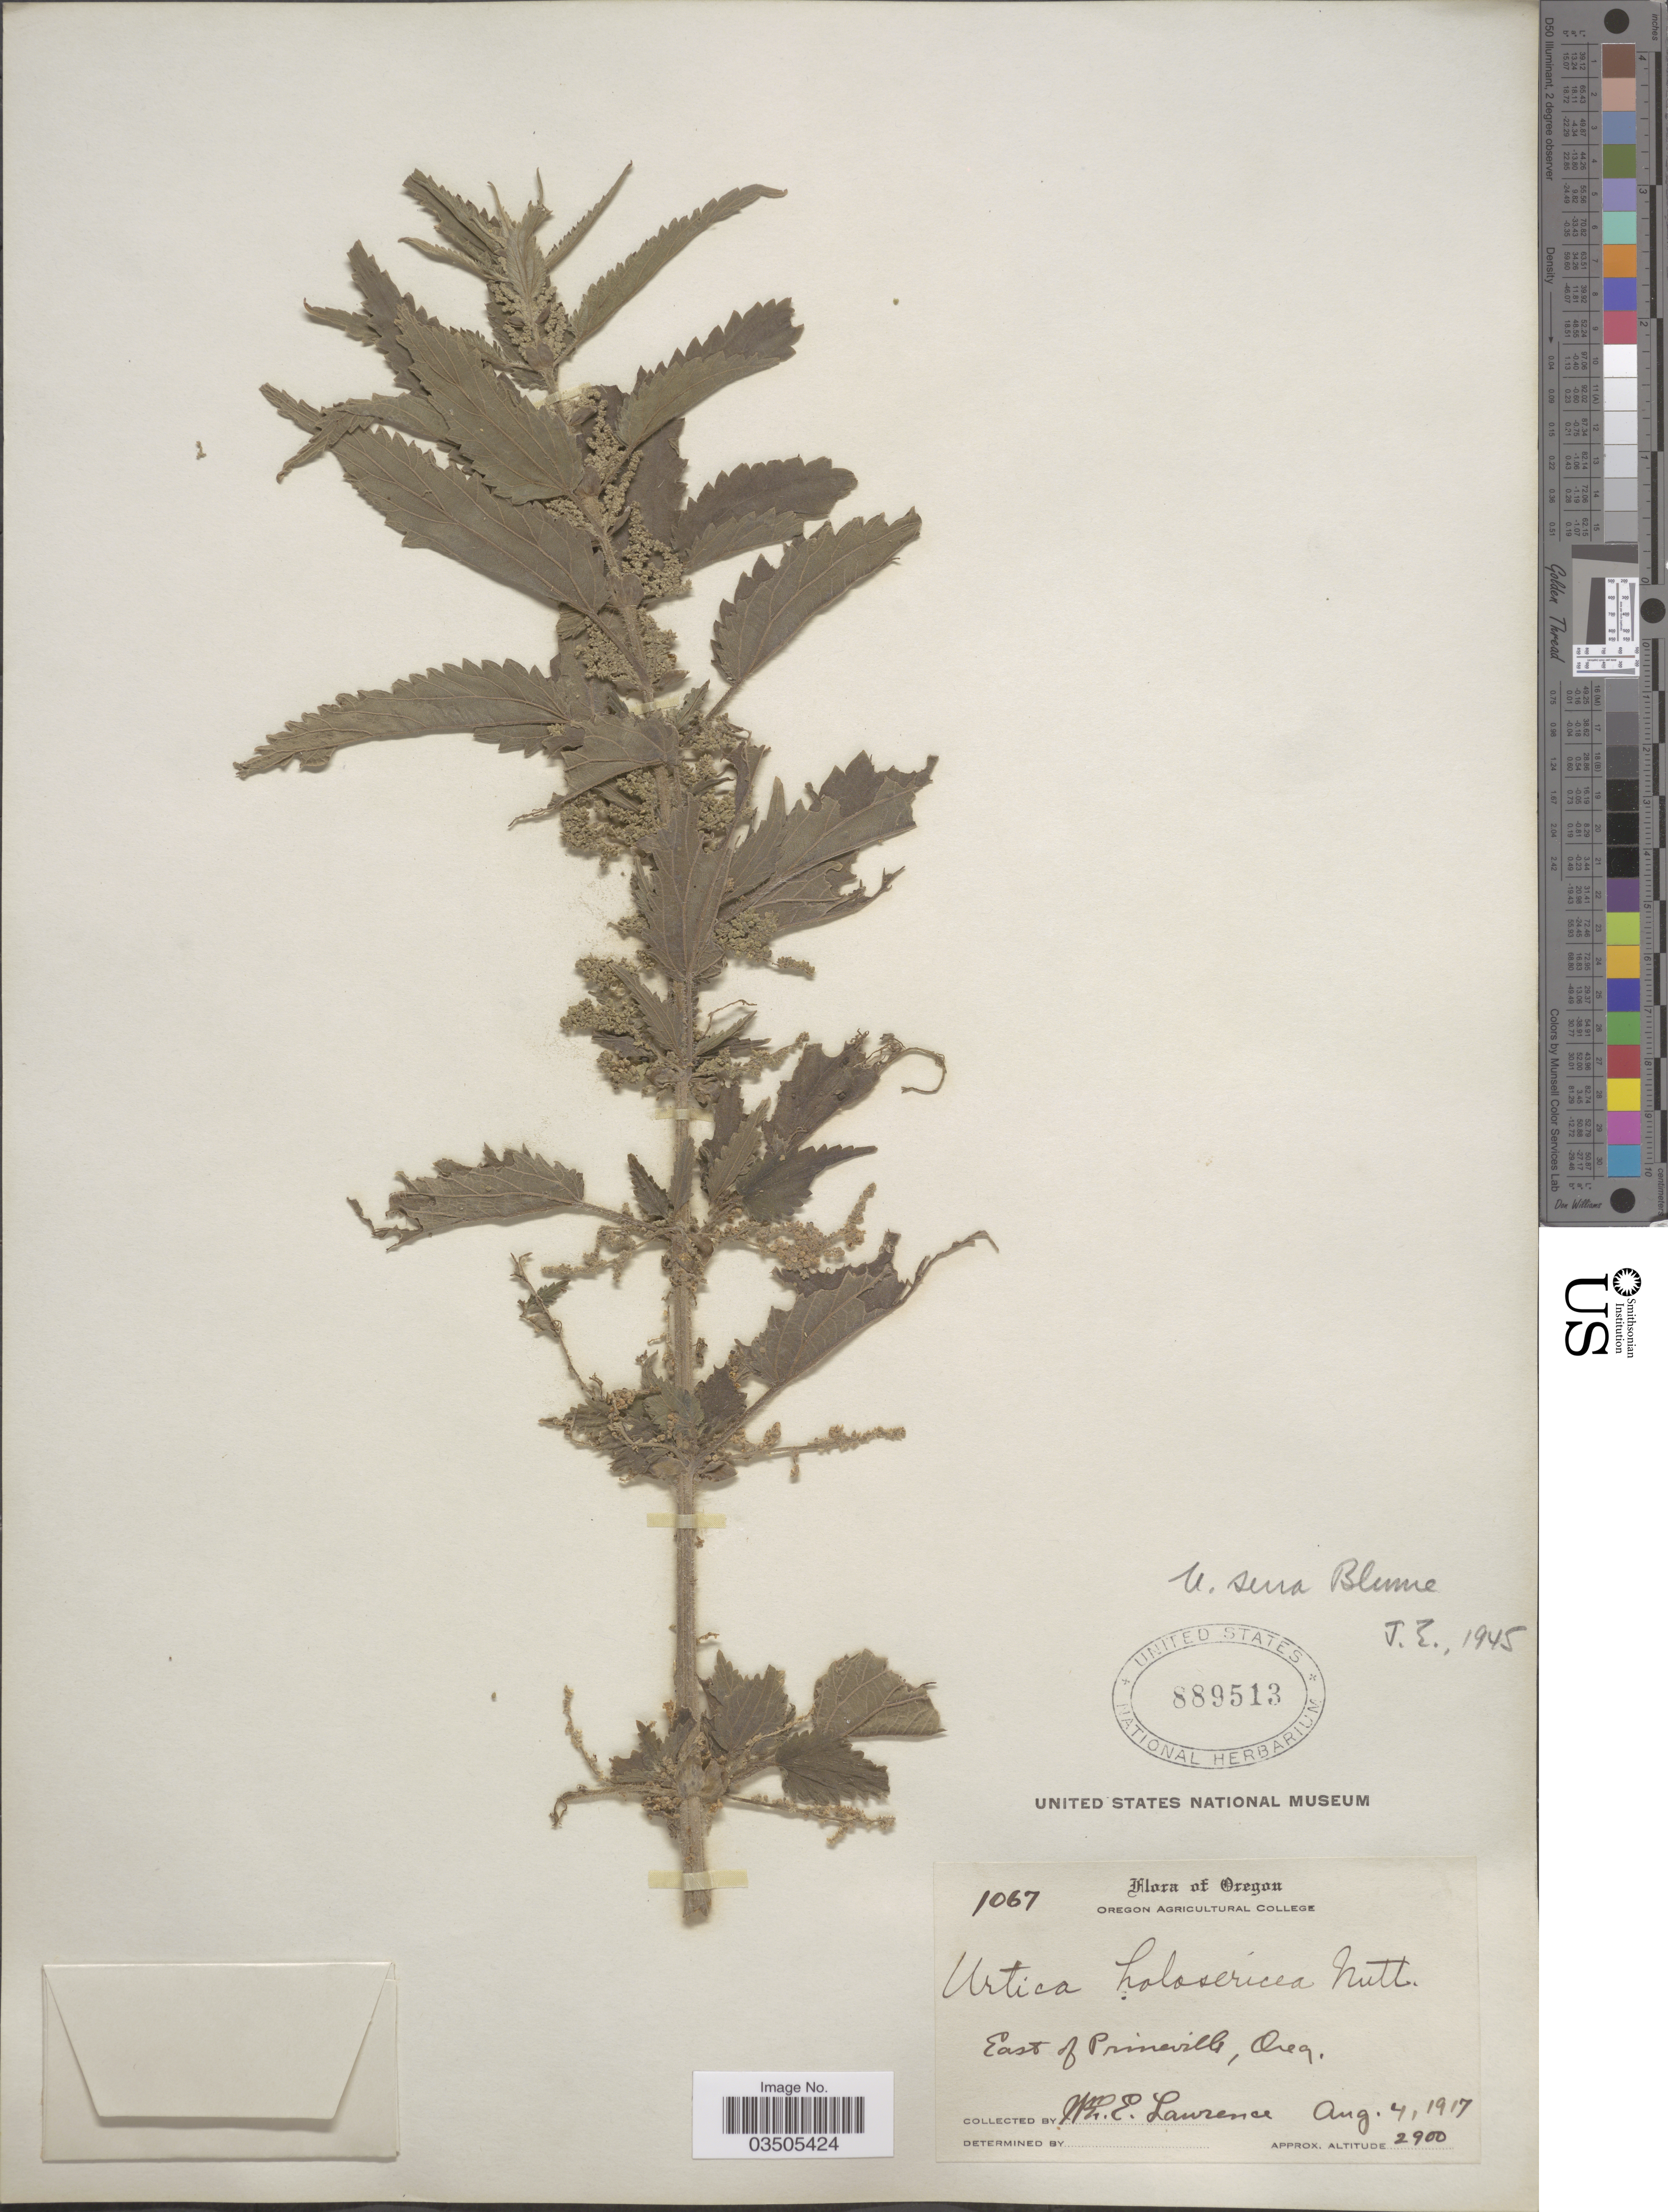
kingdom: Plantae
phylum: Tracheophyta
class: Magnoliopsida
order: Rosales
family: Urticaceae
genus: Urtica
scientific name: Urtica dioica subsp. holosericea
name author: (Nutt.) Thorne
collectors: W. Lawrence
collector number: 1067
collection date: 1917-08-04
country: United States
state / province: Oregon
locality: East of Prineville, Oreg.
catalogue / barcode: US 889513